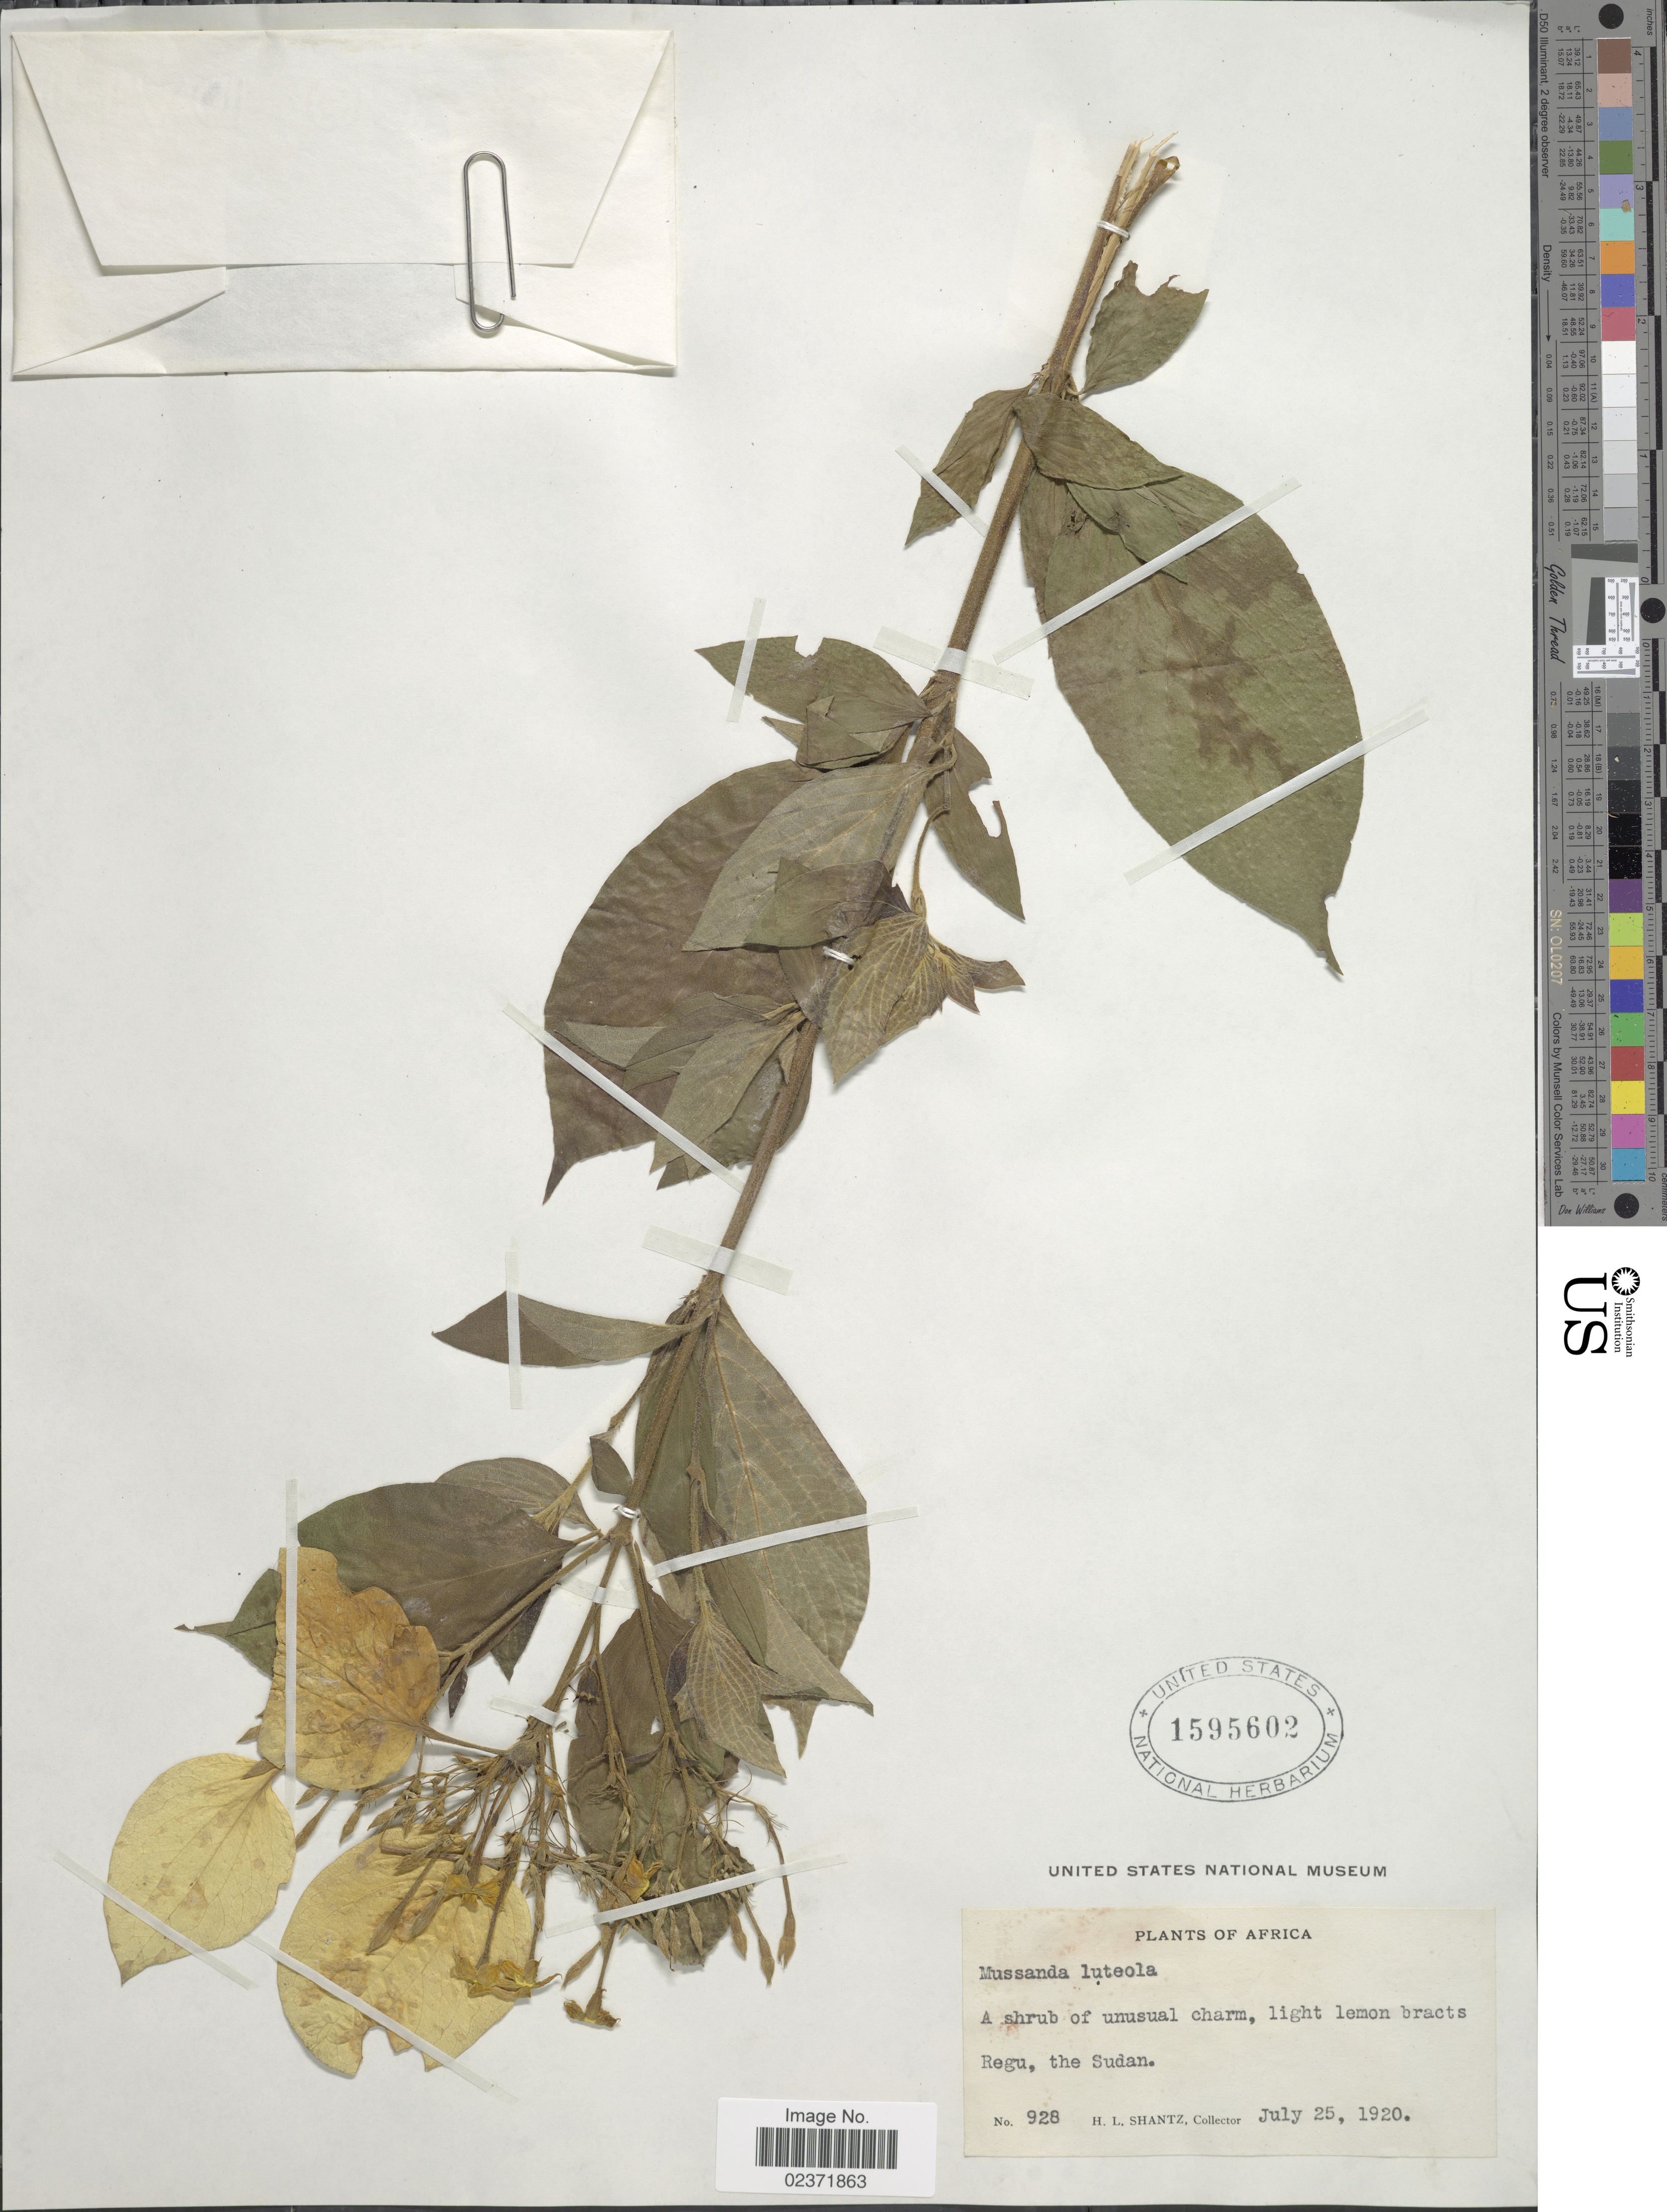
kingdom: Plantae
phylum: Tracheophyta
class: Magnoliopsida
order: Gentianales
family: Rubiaceae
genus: Mussaenda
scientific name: Mussaenda flava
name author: (Verdc.) Bakh. f.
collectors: H. Shantz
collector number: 928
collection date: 1920-07-25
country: Sudan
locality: Regu, Sudan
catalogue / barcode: US 1595602